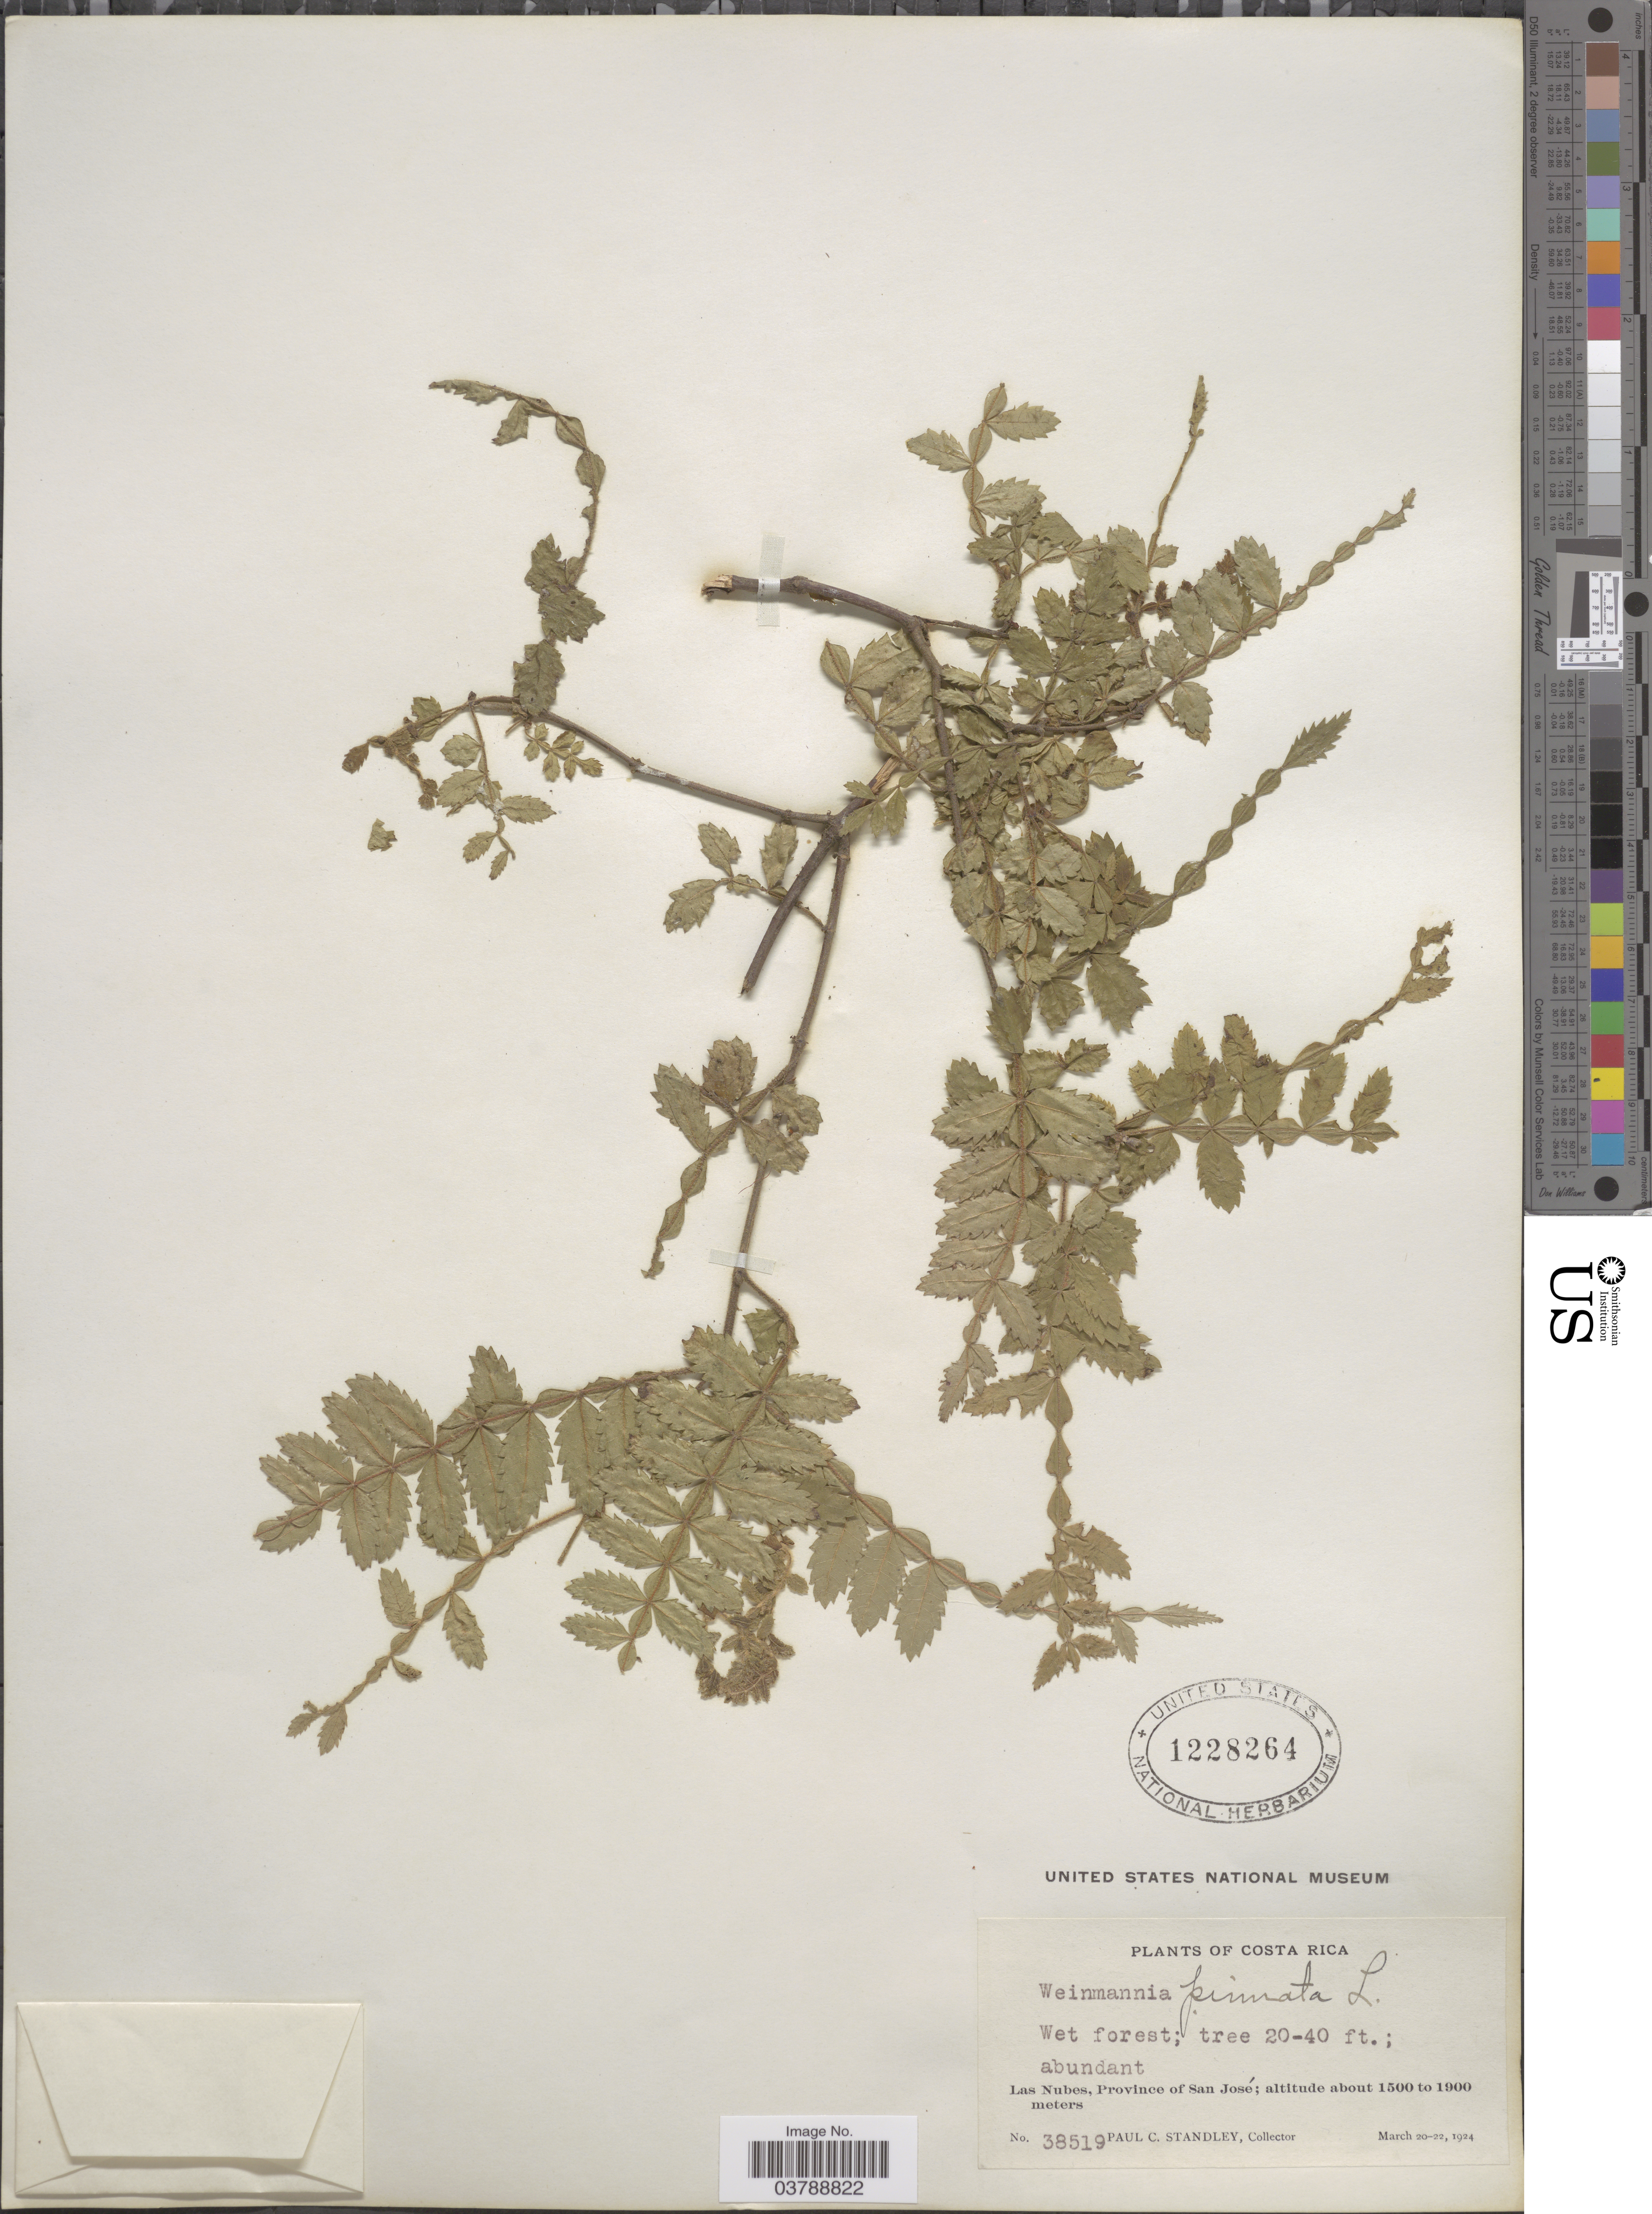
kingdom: Plantae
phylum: Tracheophyta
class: Magnoliopsida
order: Oxalidales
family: Cunoniaceae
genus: Weinmannia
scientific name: Weinmannia pinnata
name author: L.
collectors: P. C. Standley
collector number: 38519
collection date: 1924-03-20/1924-03-22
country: Costa Rica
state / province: San José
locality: Las Nubes.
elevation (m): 1500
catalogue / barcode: US 1228264